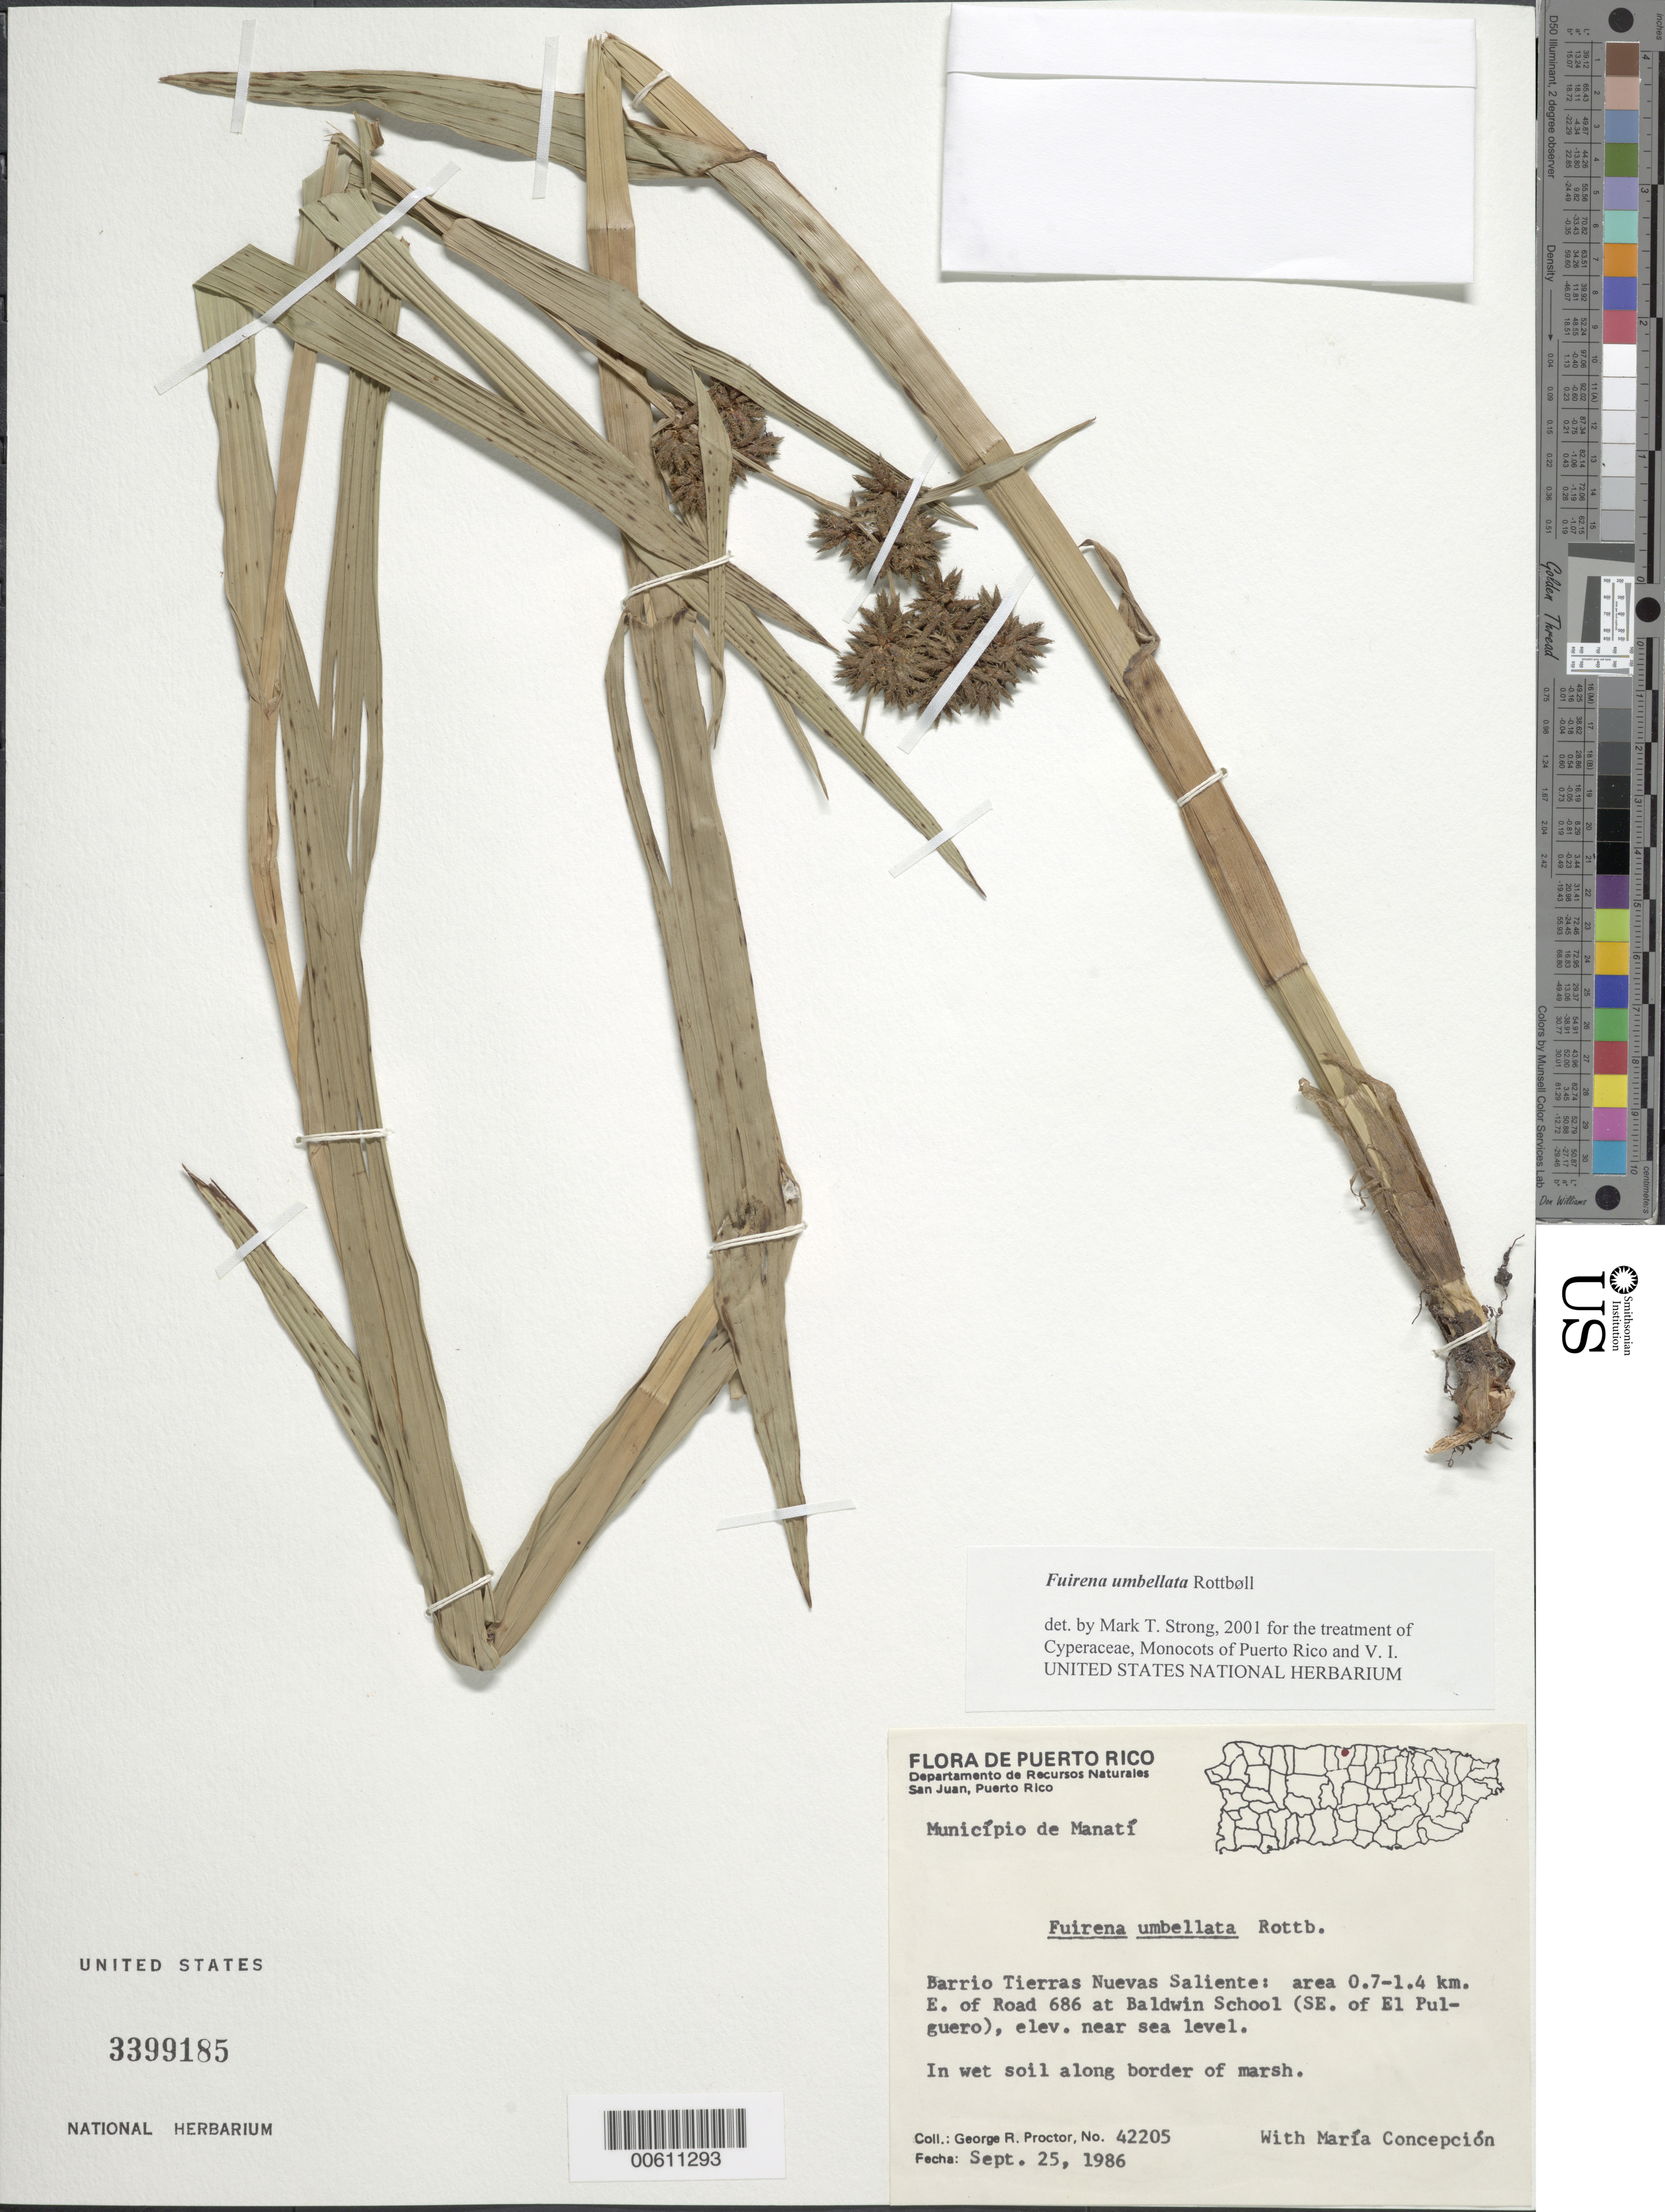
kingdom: Plantae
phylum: Tracheophyta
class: Liliopsida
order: Poales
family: Cyperaceae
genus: Fuirena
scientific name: Fuirena umbellata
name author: Rottb.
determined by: Strong, M. T., (US), Smithsonian Institution - National Museum of Natural History (UNITED STATES)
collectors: G. R. Proctor & M. Concepción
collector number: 42205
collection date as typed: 25 Sep 1986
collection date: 1986-09-25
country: Puerto Rico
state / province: Manatí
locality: Manatí: Barrio Tierras Nuevas Saliente, area 0.7-1.4 km E of road 686 at Baldwin School (SE of El Pulguero).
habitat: In wet soil along border of marsh.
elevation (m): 0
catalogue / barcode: US 3399185